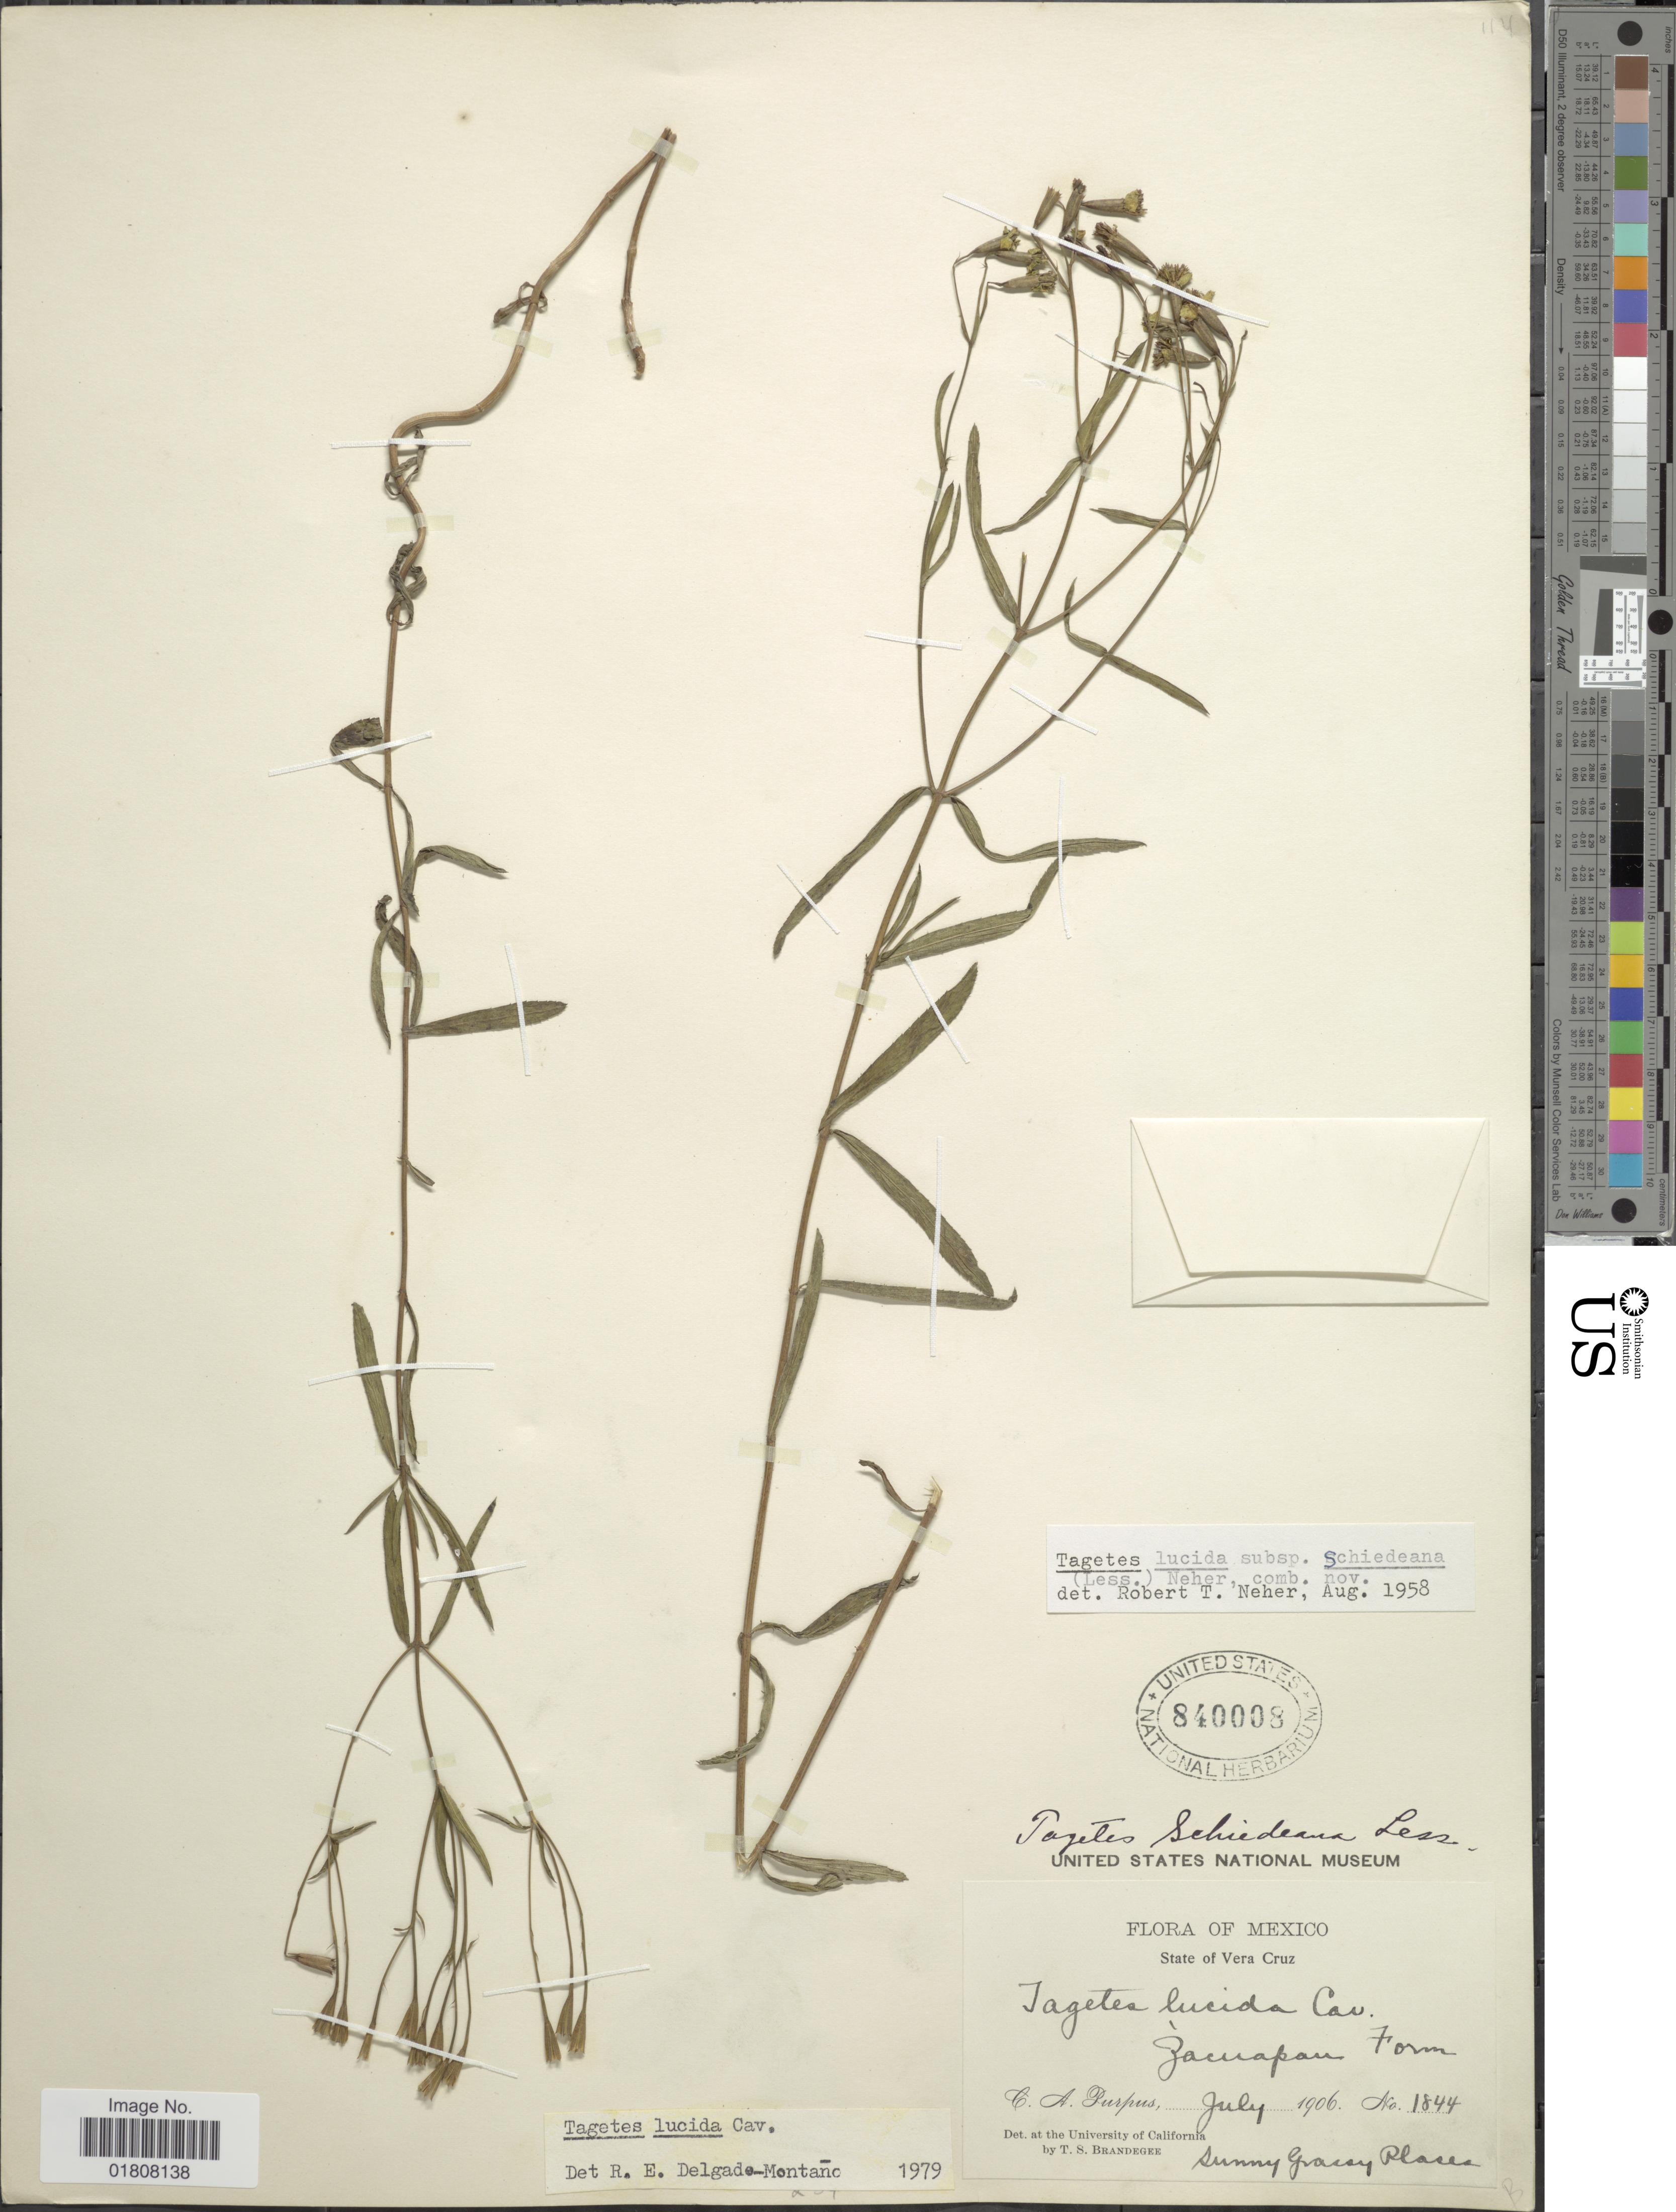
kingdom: Plantae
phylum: Tracheophyta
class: Magnoliopsida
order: Asterales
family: Asteraceae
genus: Tagetes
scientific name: Tagetes lucida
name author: Cav.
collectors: C. A. Purpus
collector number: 1844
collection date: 1906-07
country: Mexico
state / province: Veracruz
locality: State of Vera Cruz, Zacuapan Form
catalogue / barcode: US 840008